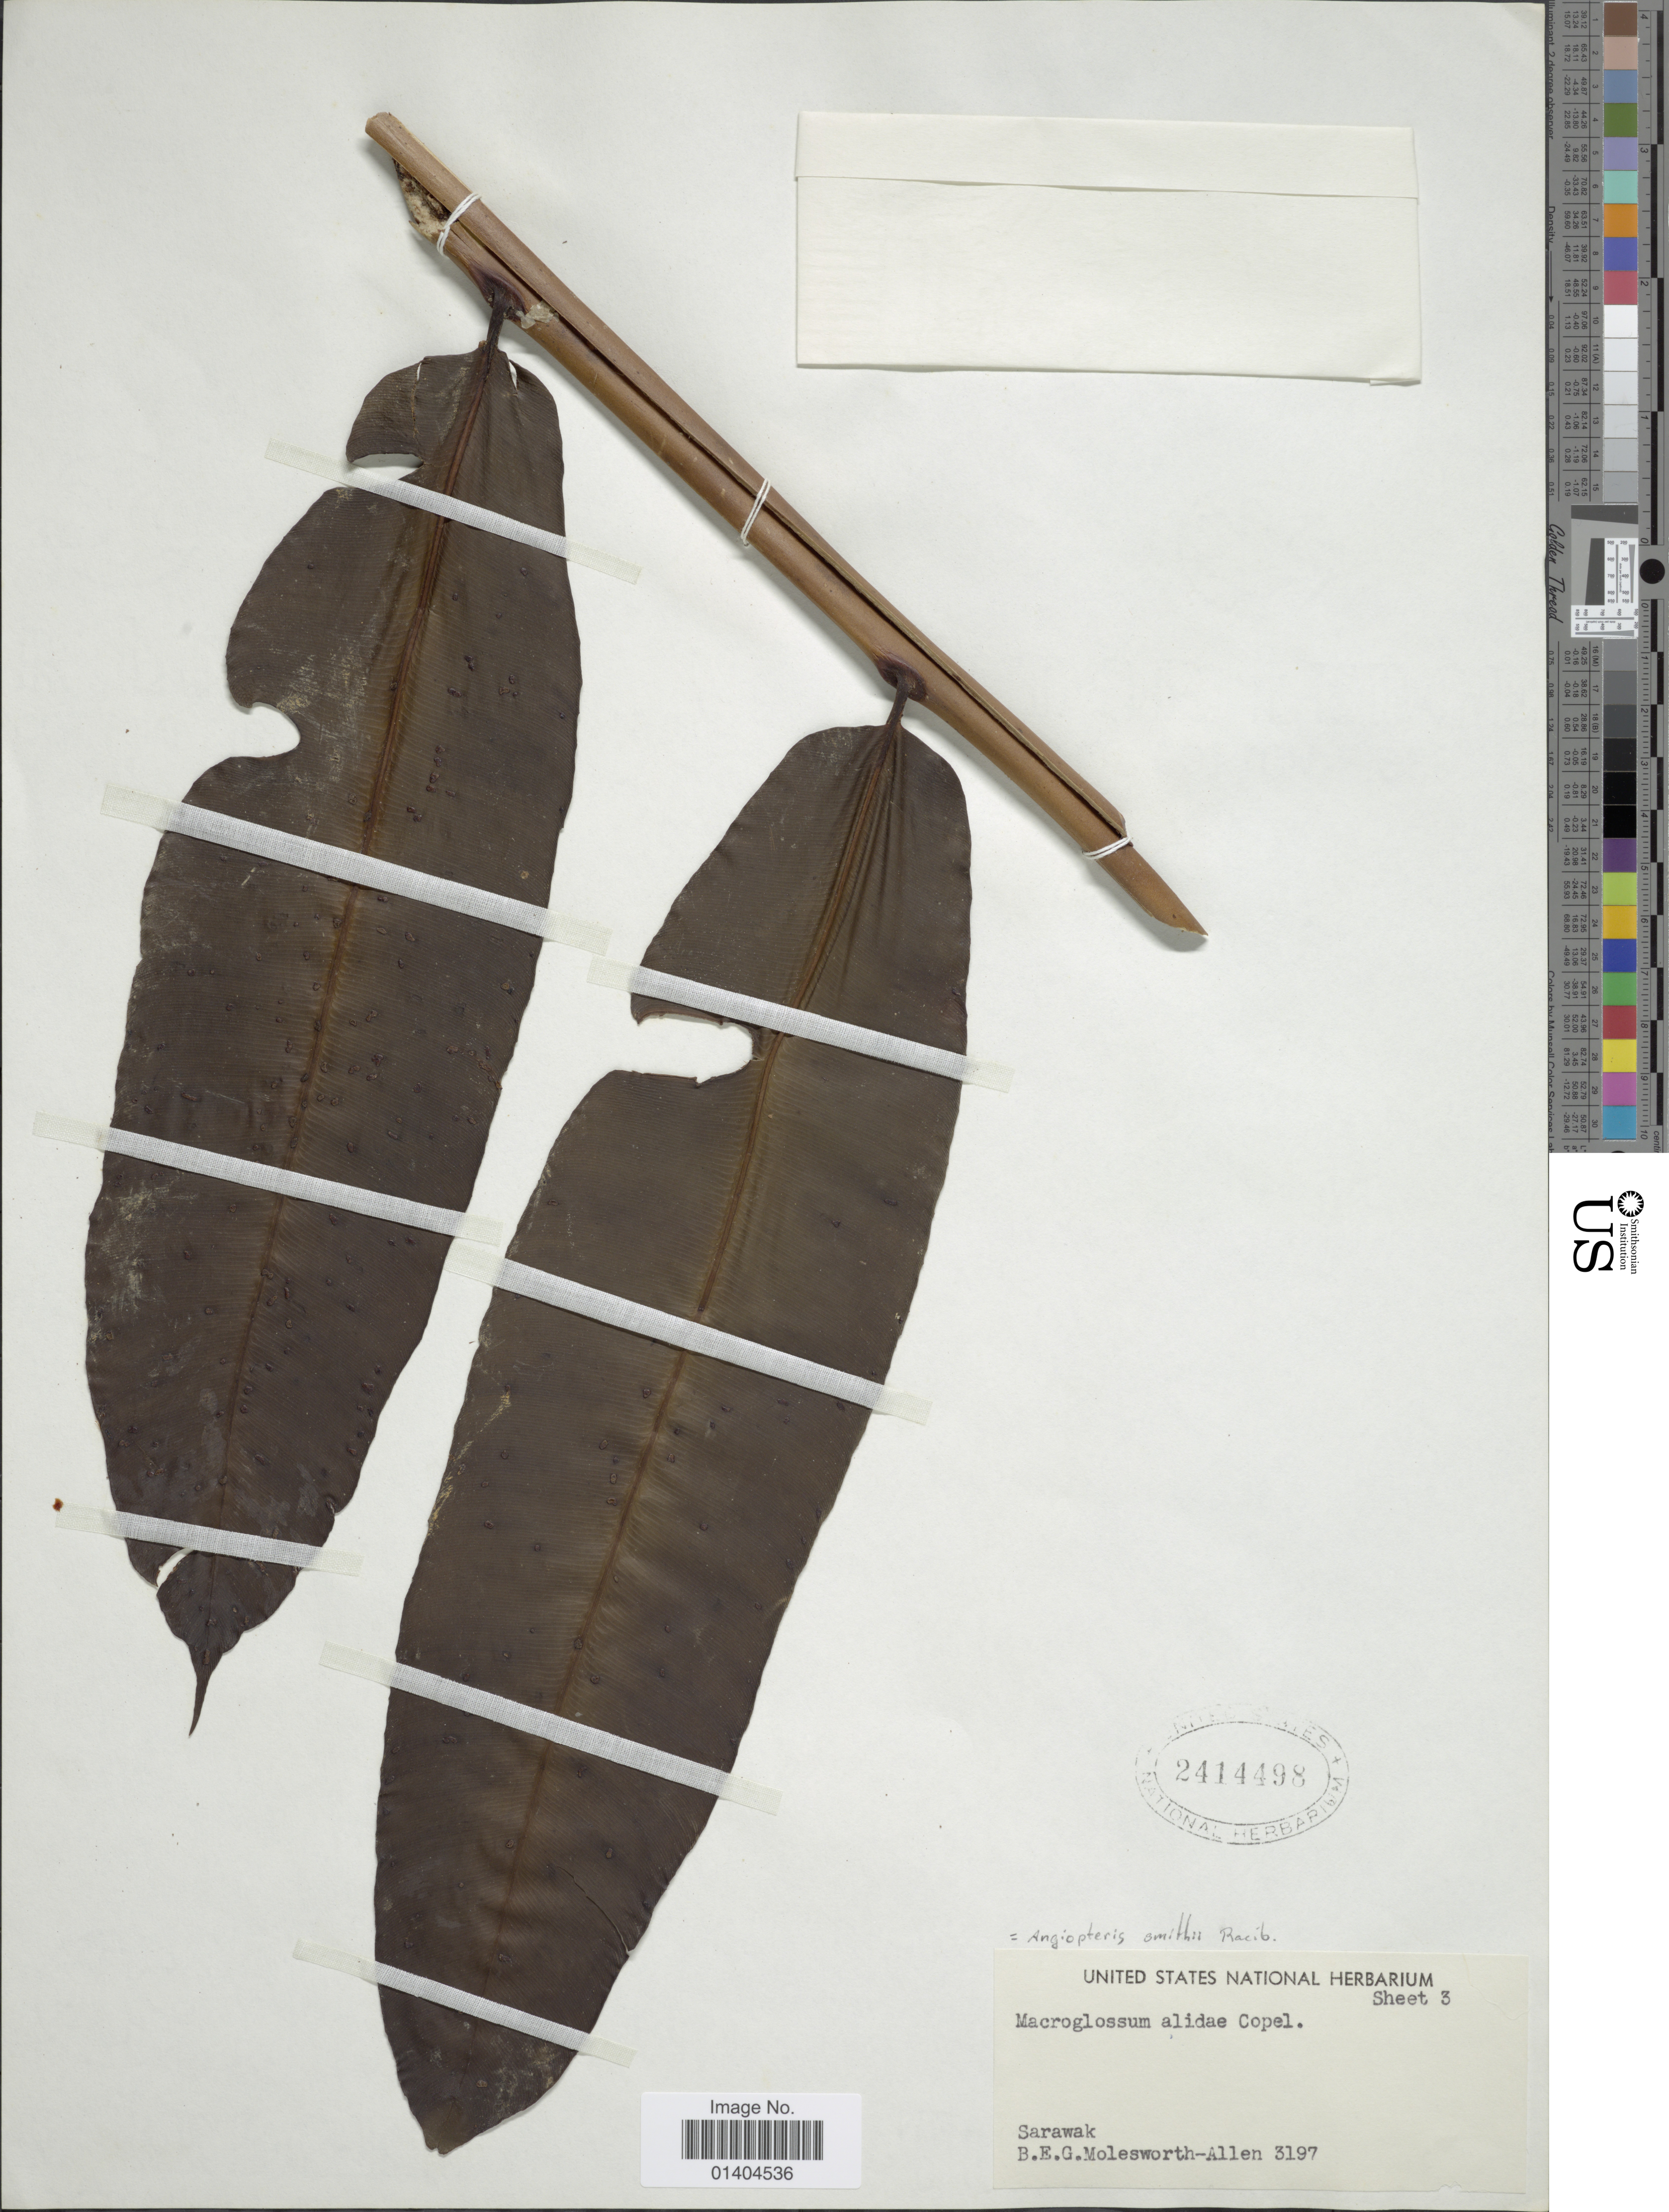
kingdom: Plantae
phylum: Tracheophyta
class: Polypodiopsida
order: Marattiales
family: Marattiaceae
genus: Angiopteris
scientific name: Angiopteris smithii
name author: Racib.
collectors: B. E. G. Molesworth-Allen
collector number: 3197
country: Malaysia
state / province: Sarawak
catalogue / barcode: US 2414498